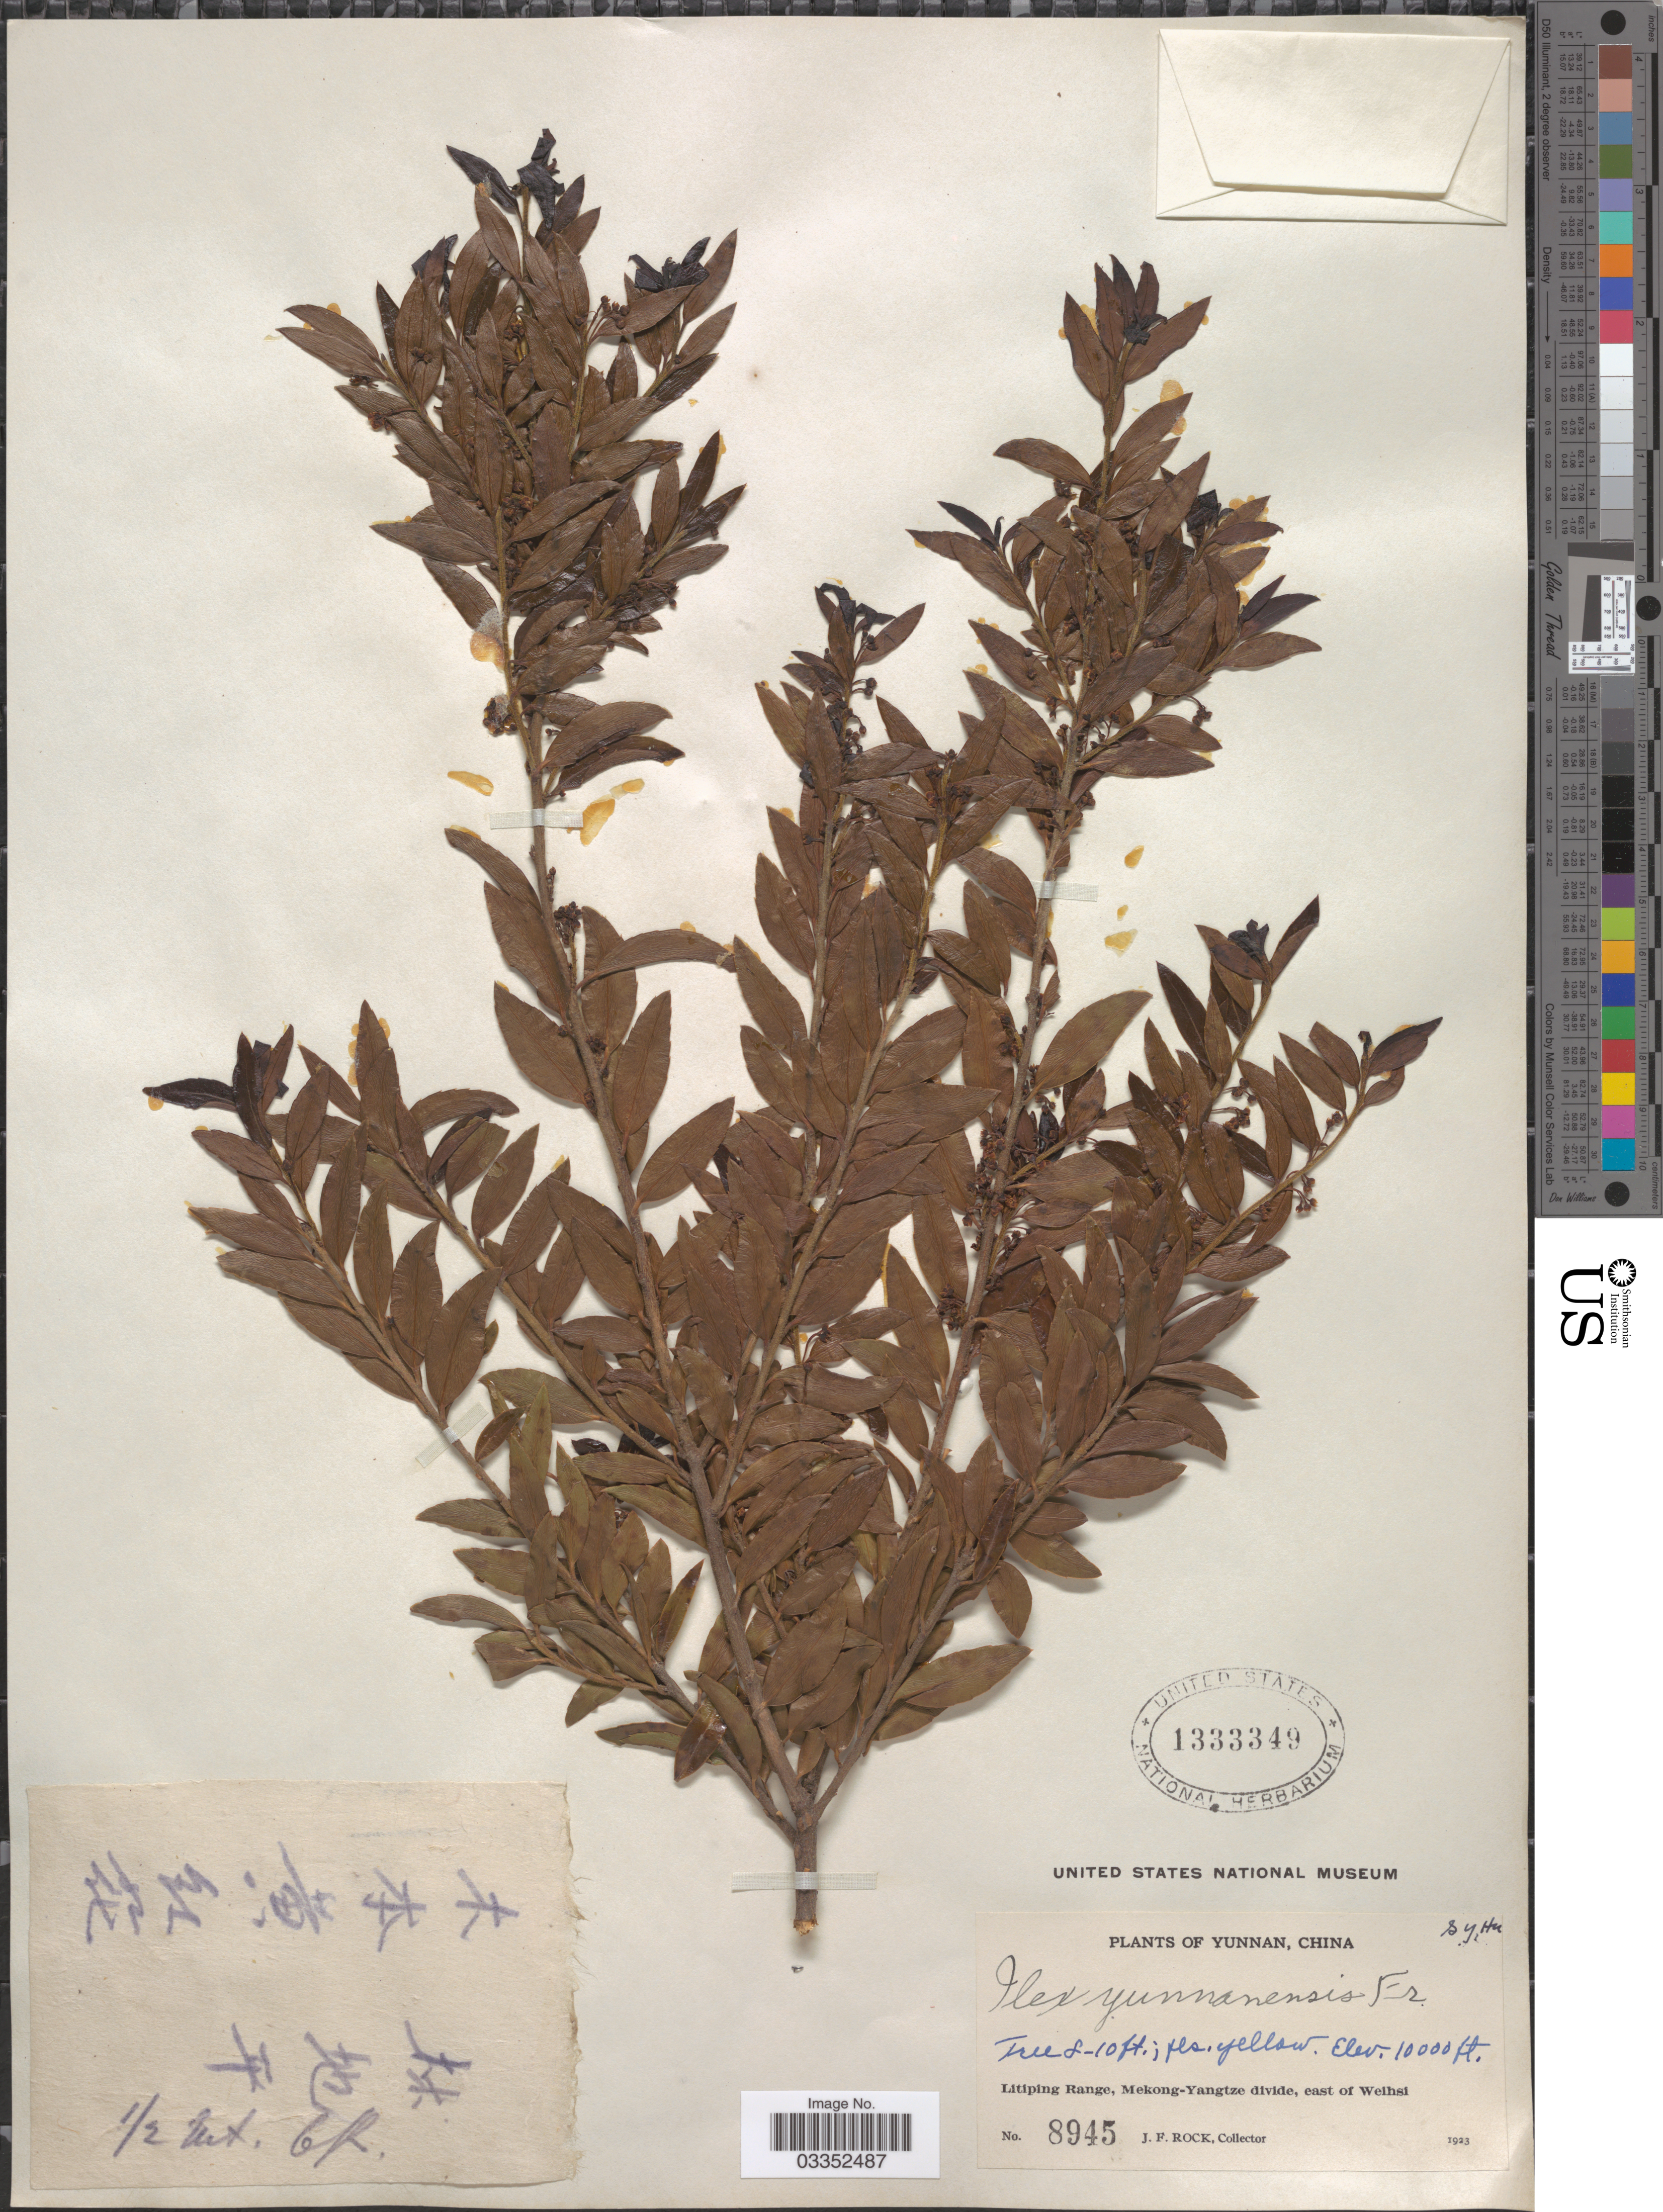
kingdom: Plantae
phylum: Tracheophyta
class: Magnoliopsida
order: Aquifoliales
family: Aquifoliaceae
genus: Ilex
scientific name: Ilex yunnanensis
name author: Franch.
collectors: J. Rock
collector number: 8945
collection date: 1923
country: China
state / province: Yunnan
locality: Litiping Range, Mekong-Yangtze divide, east of Weihsi.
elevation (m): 3048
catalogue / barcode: US 1333349